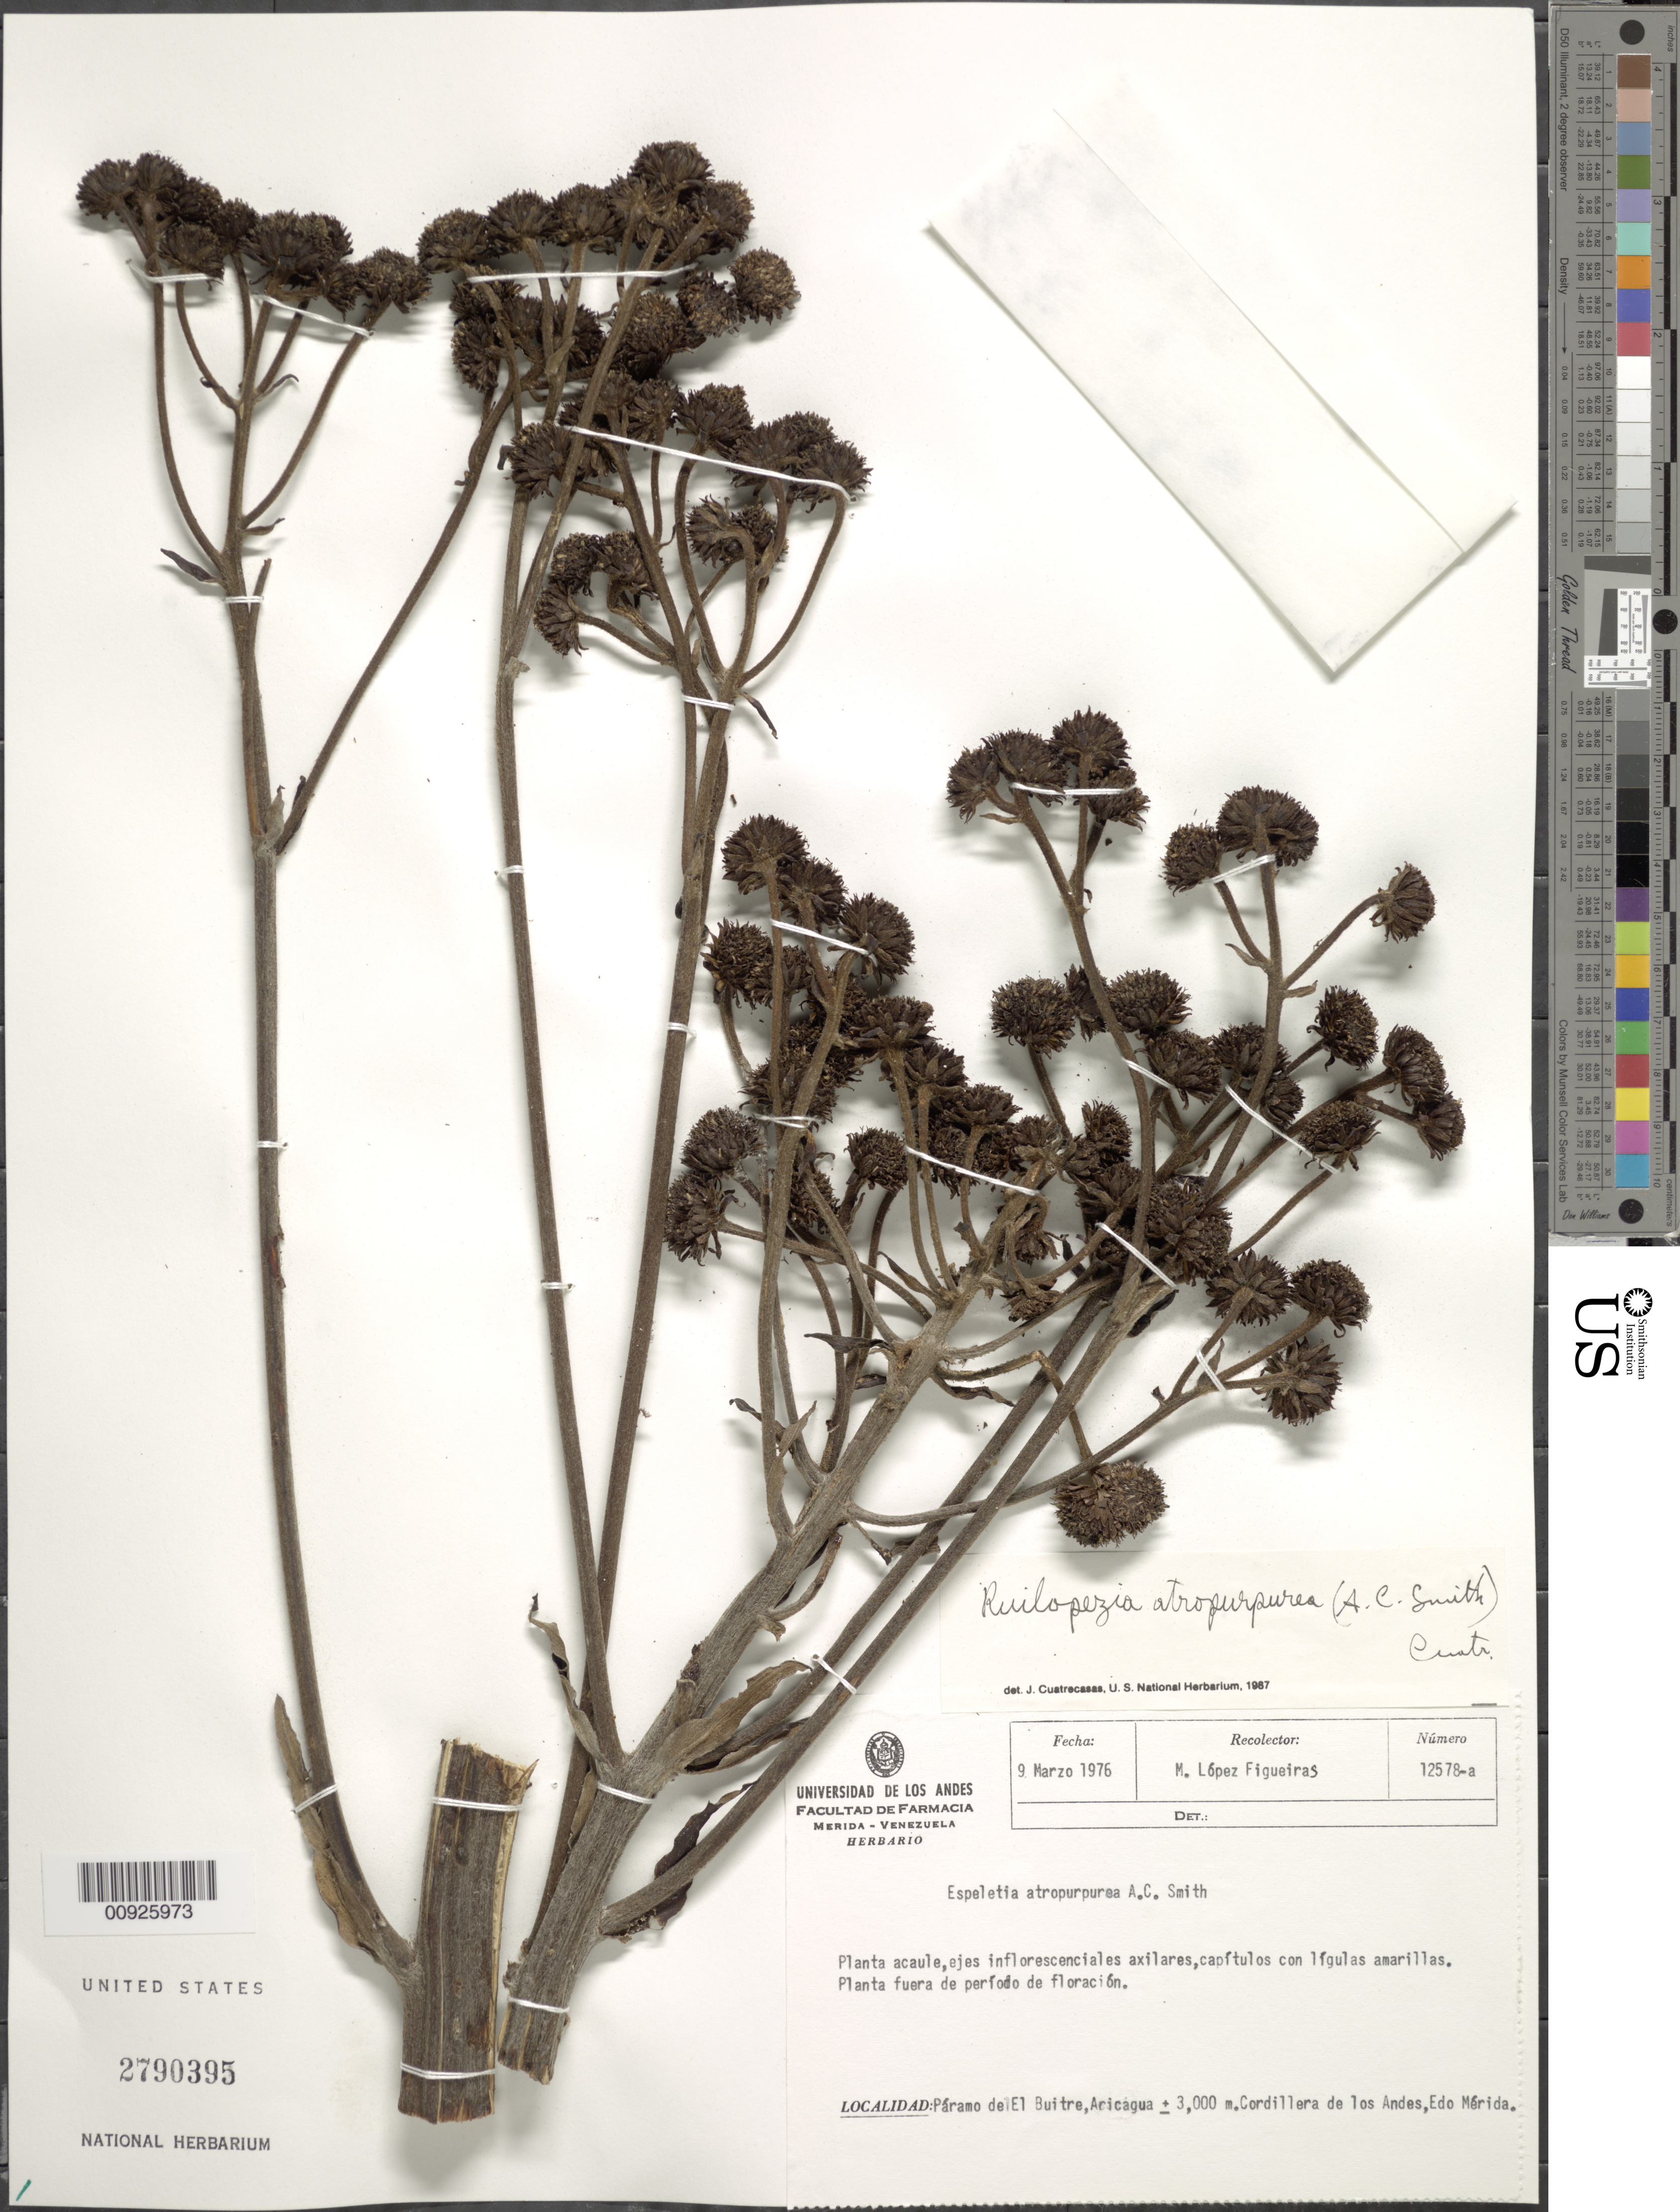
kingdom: Plantae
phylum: Tracheophyta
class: Magnoliopsida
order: Asterales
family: Asteraceae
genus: Ruilopezia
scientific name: Ruilopezia atropurpurea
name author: (A.C. Sm.) Cuatrec.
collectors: M. López Figueiras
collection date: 1976-03-09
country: Venezuela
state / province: Mérida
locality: Páramo de El Buitre. Aricagua, Cordillera de los Andes.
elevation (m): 3000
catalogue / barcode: US 2790395